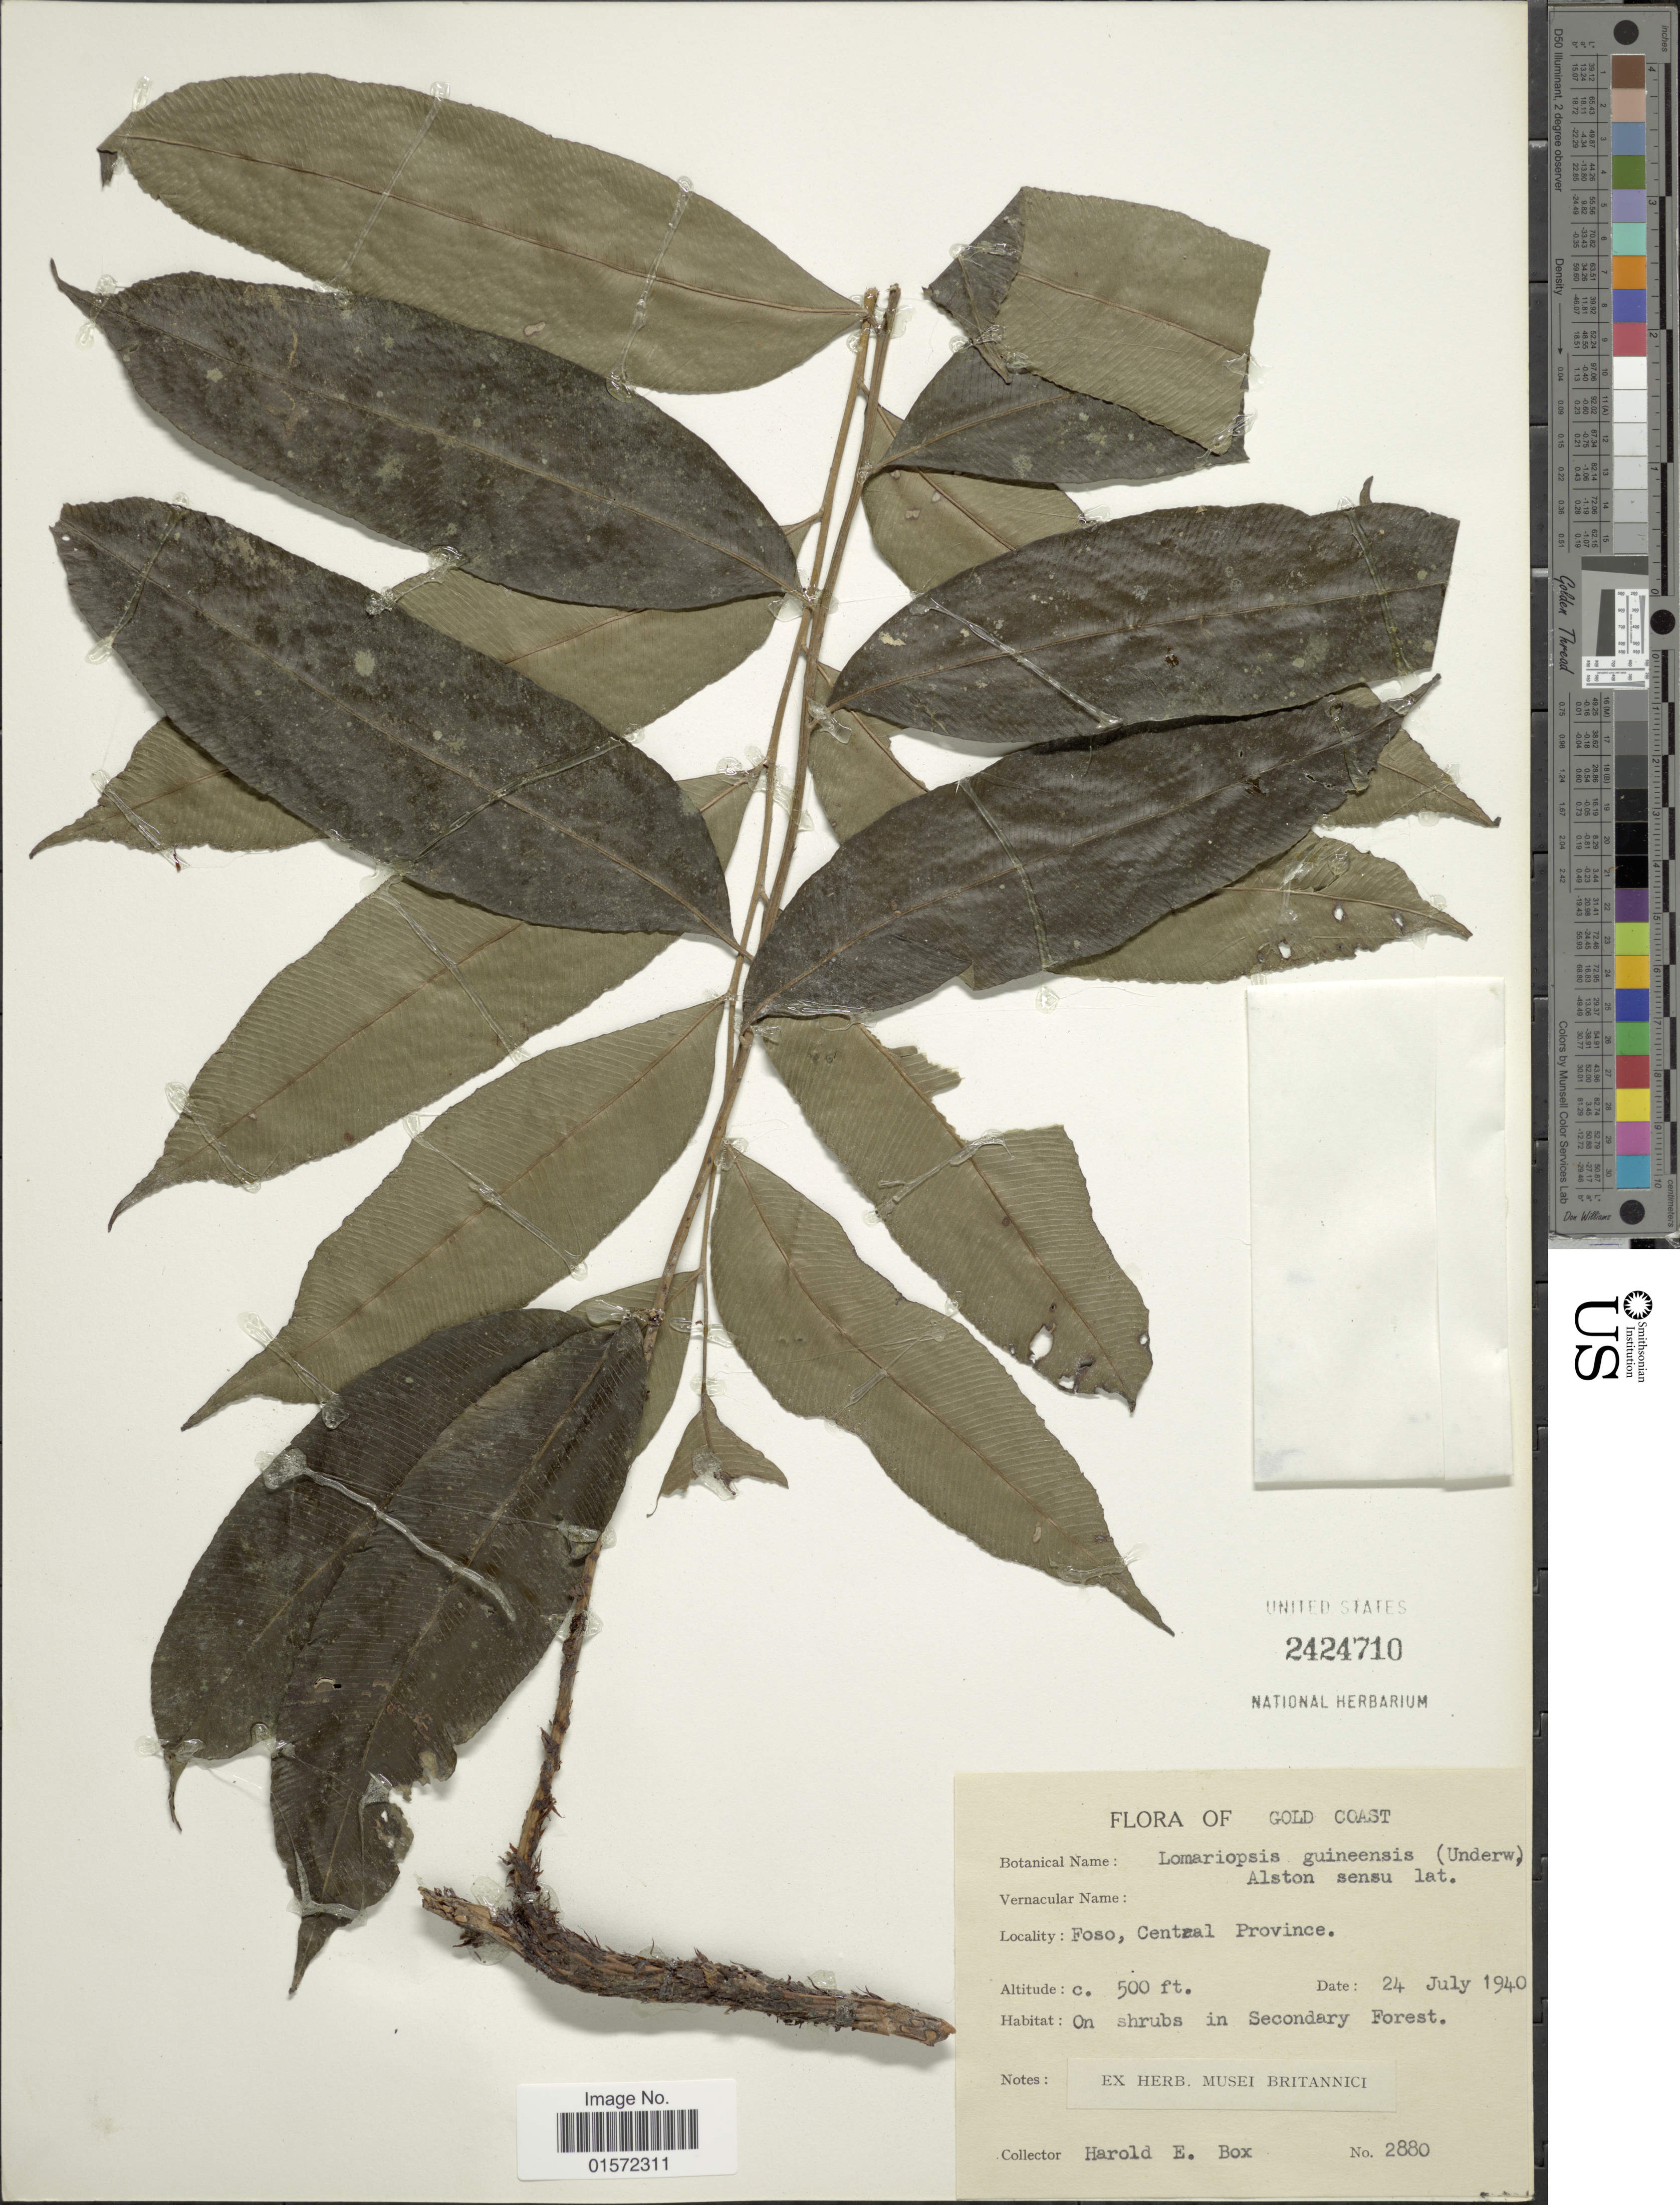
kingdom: Plantae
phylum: Tracheophyta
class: Polypodiopsida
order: Polypodiales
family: Lomariopsidaceae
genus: Lomariopsis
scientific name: Lomariopsis guineensis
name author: Holttum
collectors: H. E. Box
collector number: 2880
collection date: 1940-07-24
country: Ghana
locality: Gold Coast, Foso, Central Province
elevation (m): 152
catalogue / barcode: US 2424710